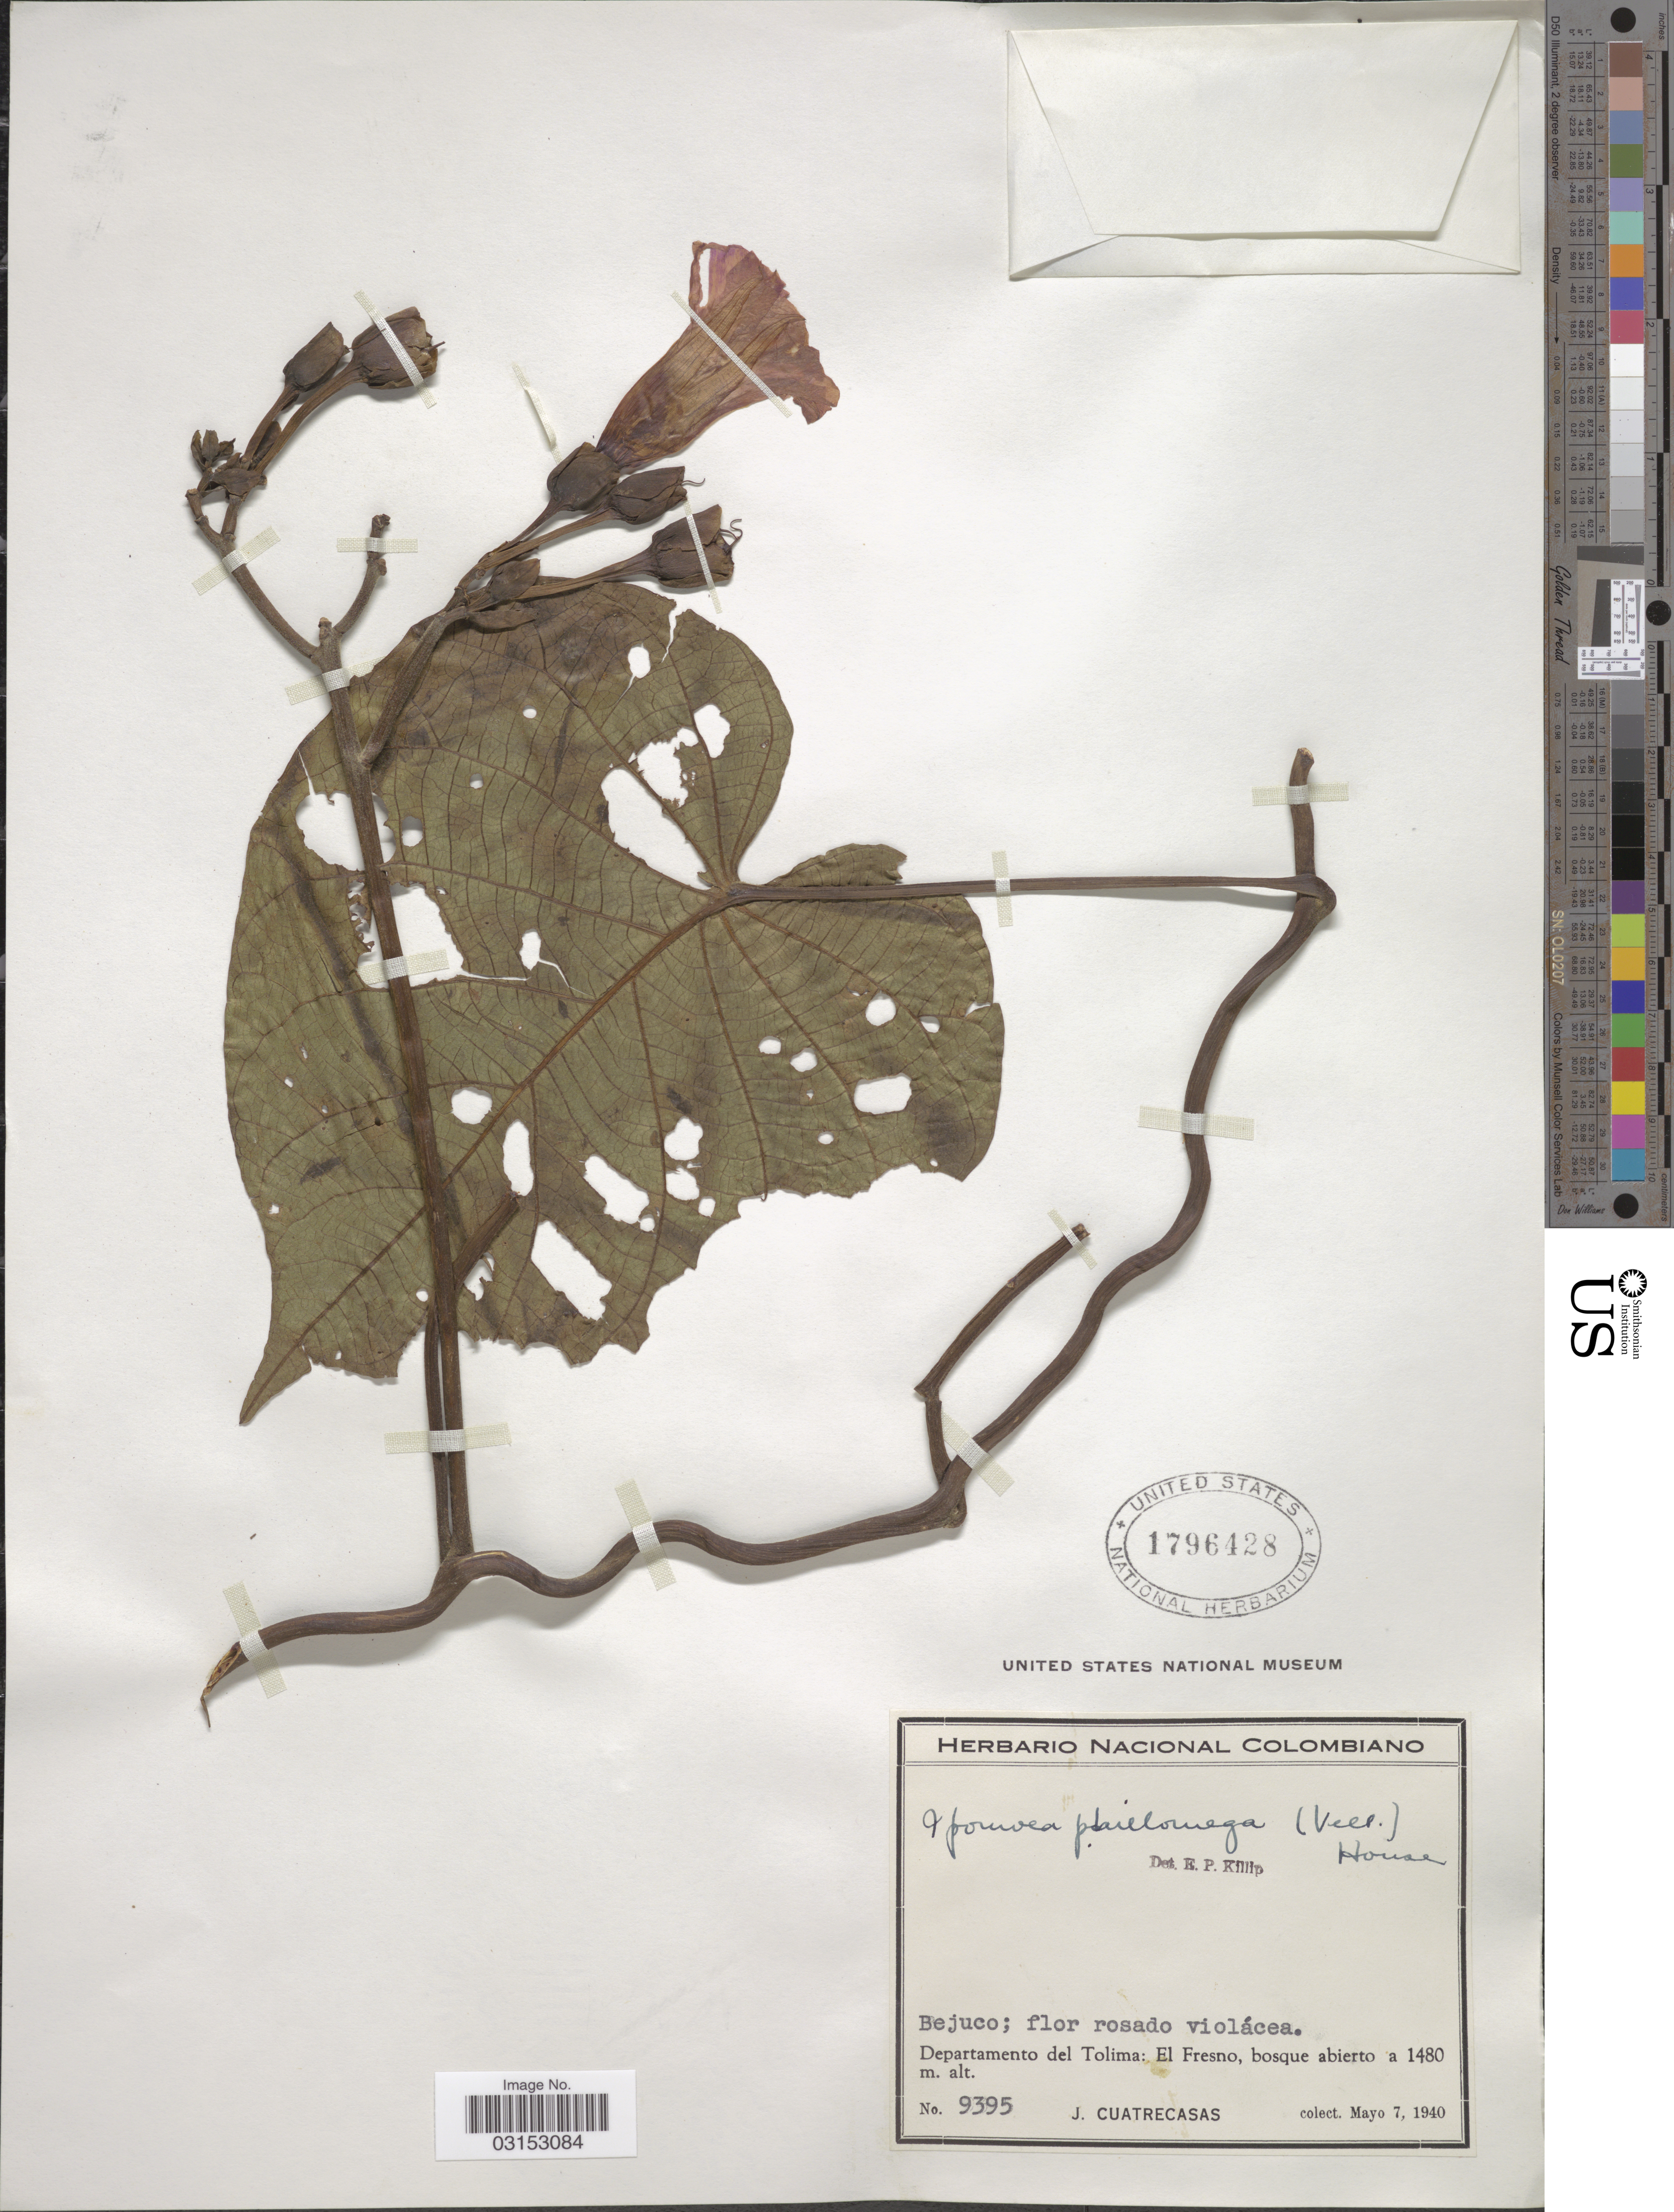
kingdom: Plantae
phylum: Tracheophyta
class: Magnoliopsida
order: Solanales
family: Convolvulaceae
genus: Ipomoea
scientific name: Ipomoea pterodes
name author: Choisy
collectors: J. Cuatrecasas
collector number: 9395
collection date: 1940-05-07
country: Colombia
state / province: Tolima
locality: Departamento del Tolima: El Fresno.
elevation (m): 1480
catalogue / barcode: US 1796428